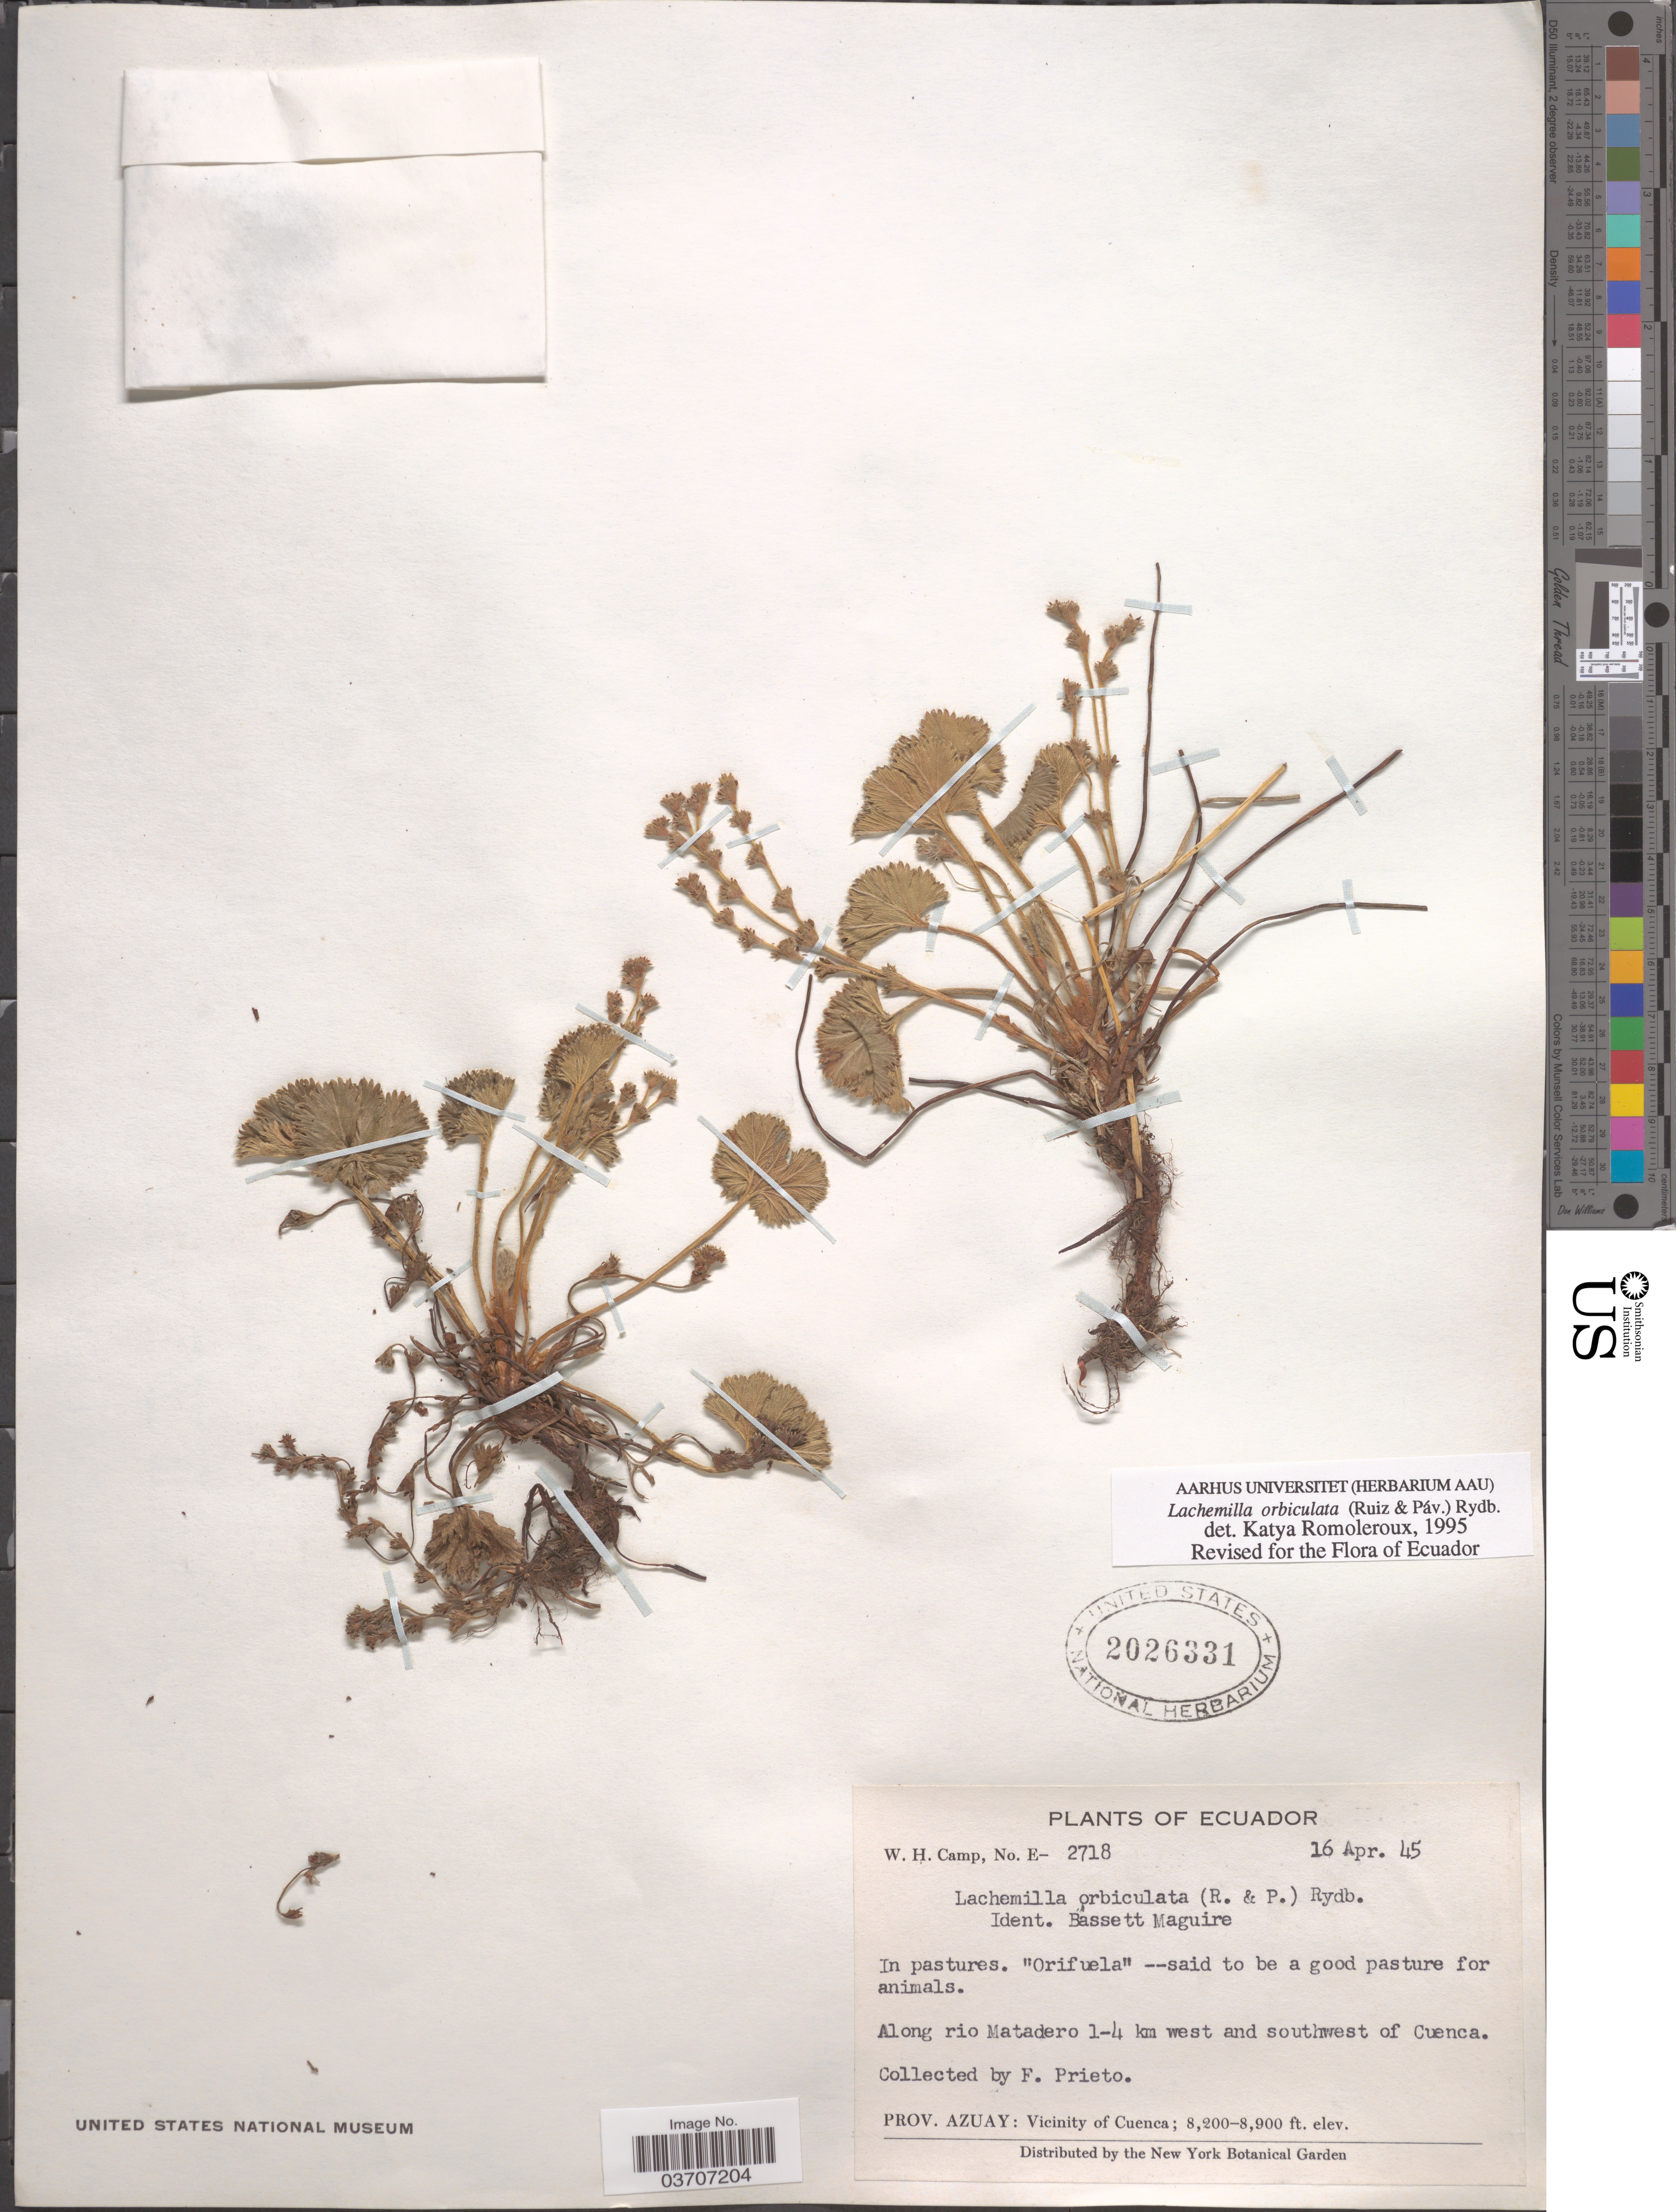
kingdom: Plantae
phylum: Tracheophyta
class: Magnoliopsida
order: Rosales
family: Rosaceae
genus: Lachemilla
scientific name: Lachemilla orbiculata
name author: (Ruiz & Pav.) Rydb.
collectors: F. Prieto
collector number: E-2718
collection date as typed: Transcribed d/m/y: 16/4/45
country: Ecuador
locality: Along rio Matadero 1-4 km west and southwest of Cuenca.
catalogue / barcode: US 2026331